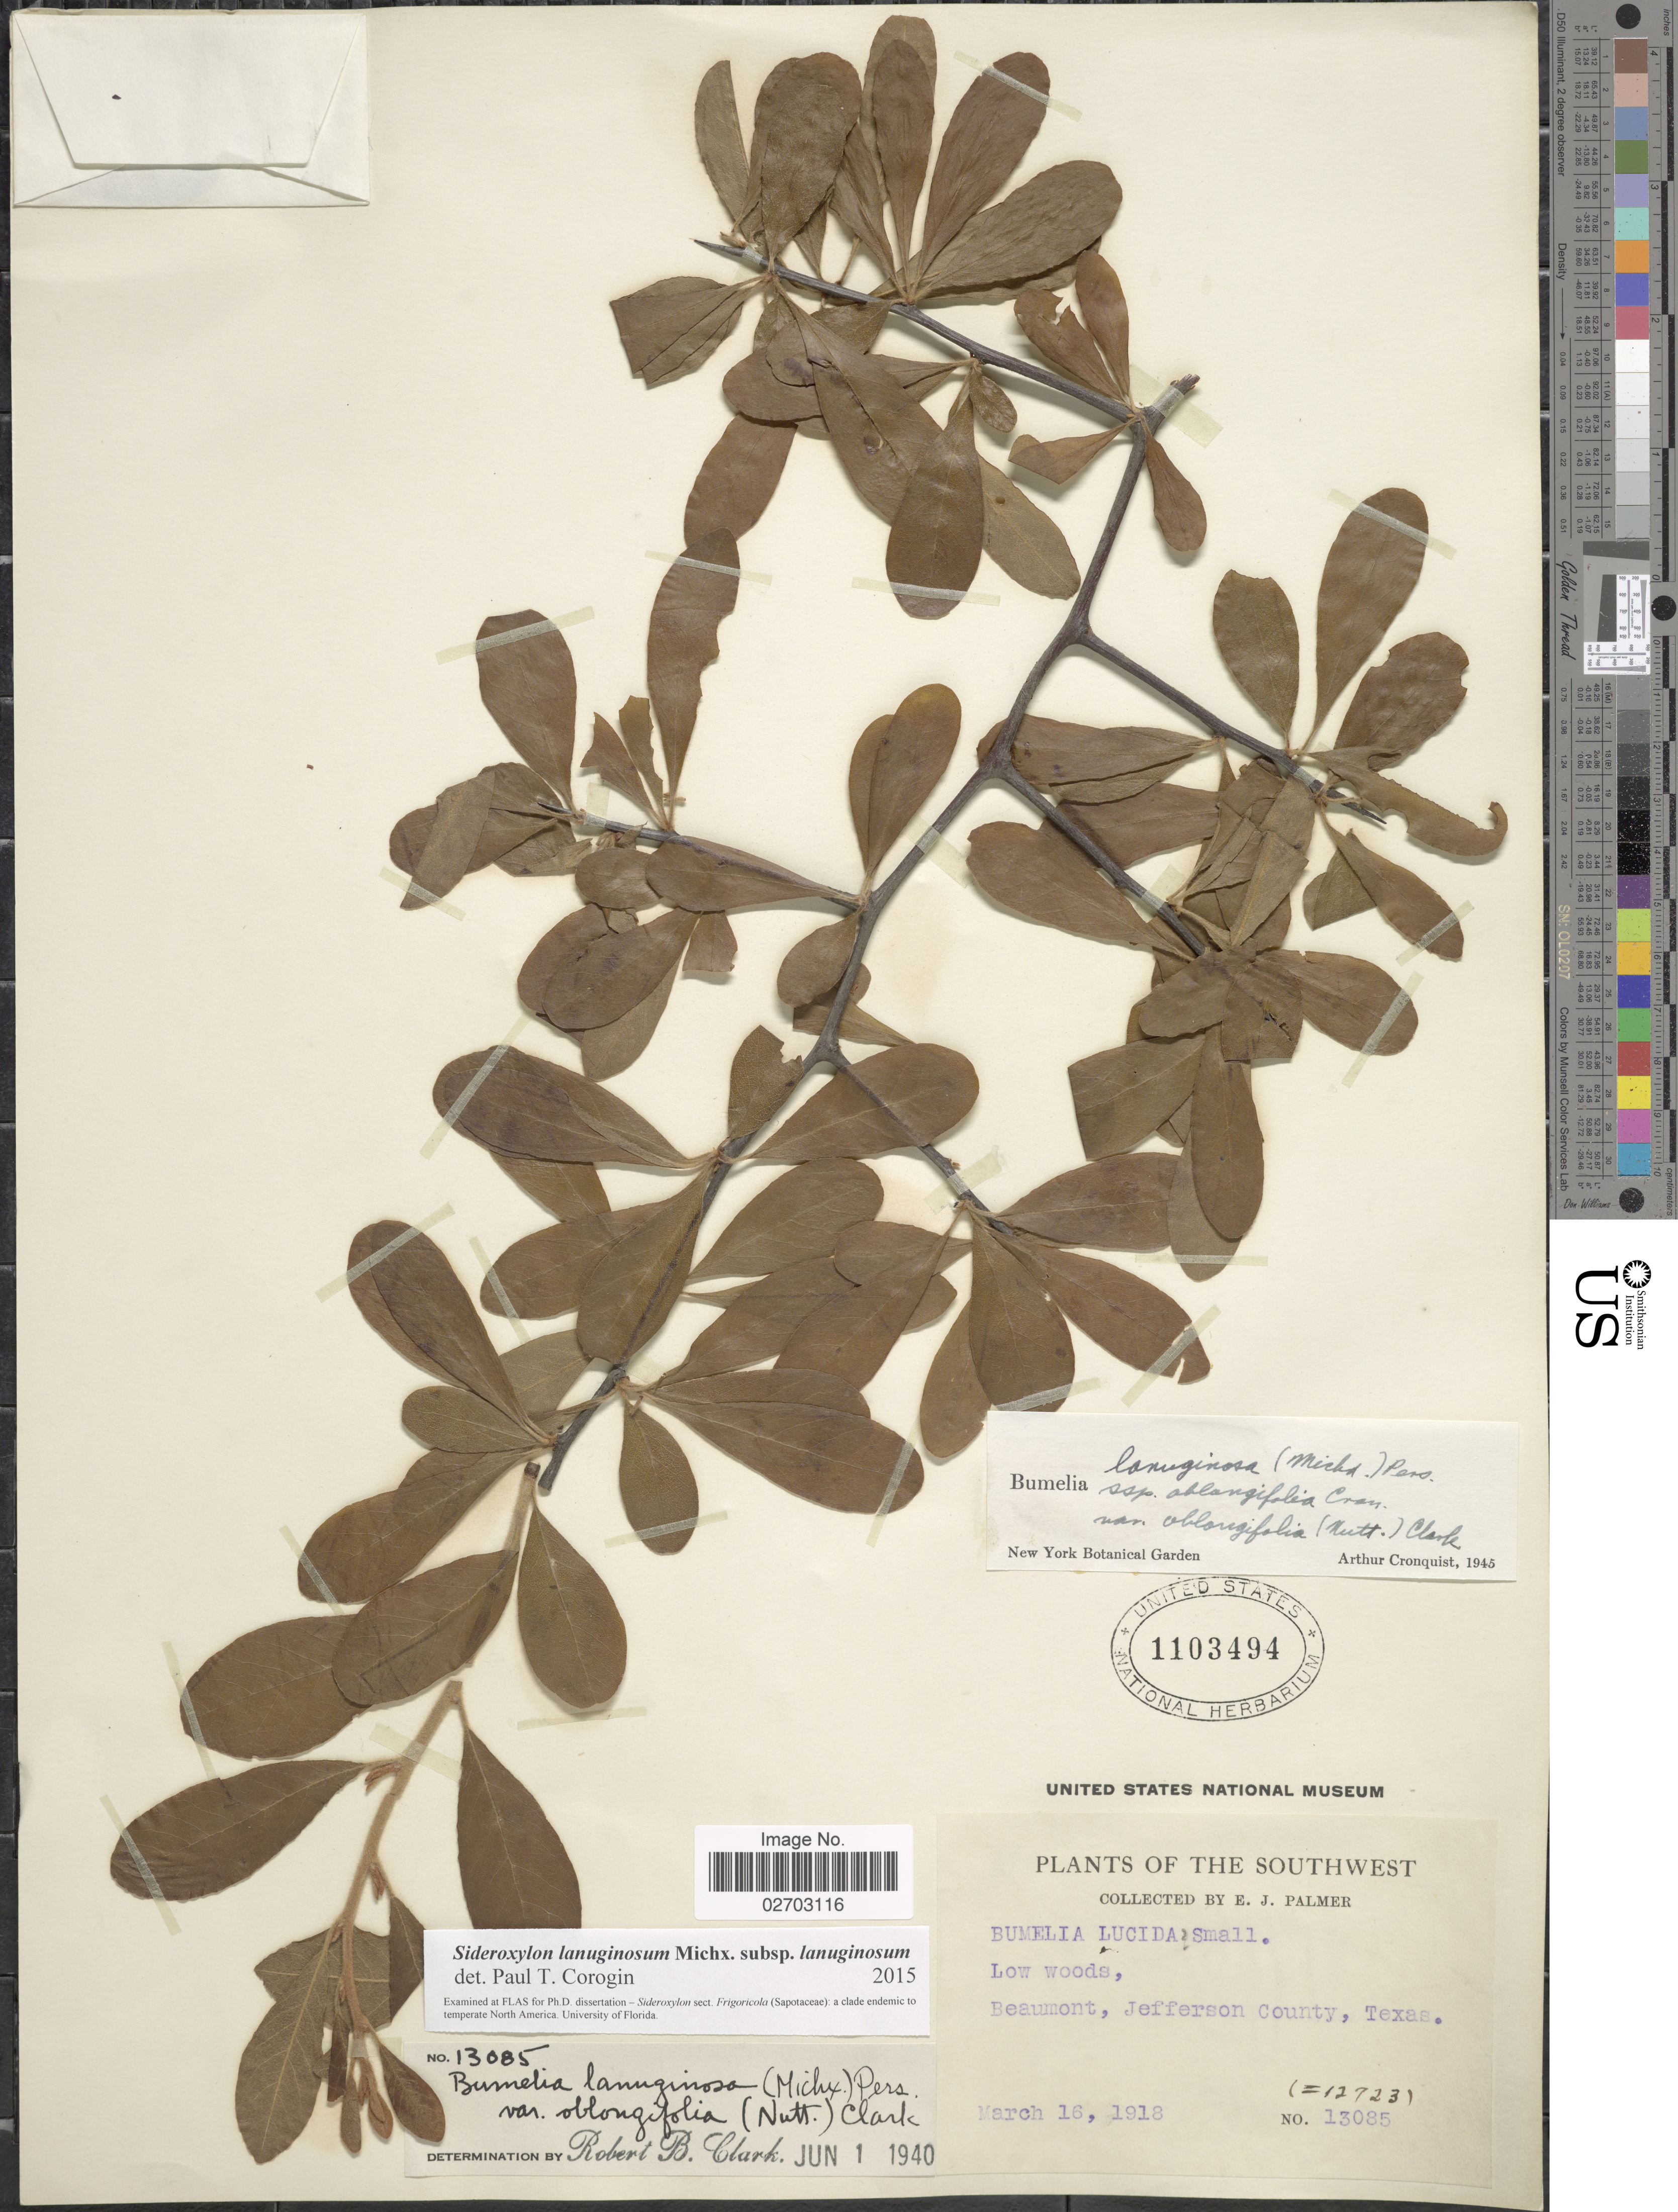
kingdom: Plantae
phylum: Tracheophyta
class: Magnoliopsida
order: Ericales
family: Sapotaceae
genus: Sideroxylon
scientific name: Sideroxylon lanuginosum subsp. lanuginosum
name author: Michx.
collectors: E. J. Palmer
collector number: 13085/12723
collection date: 1918-03-16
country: United States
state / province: Texas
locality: Southwest, Beaumont, Jefferson County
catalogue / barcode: US 1103494